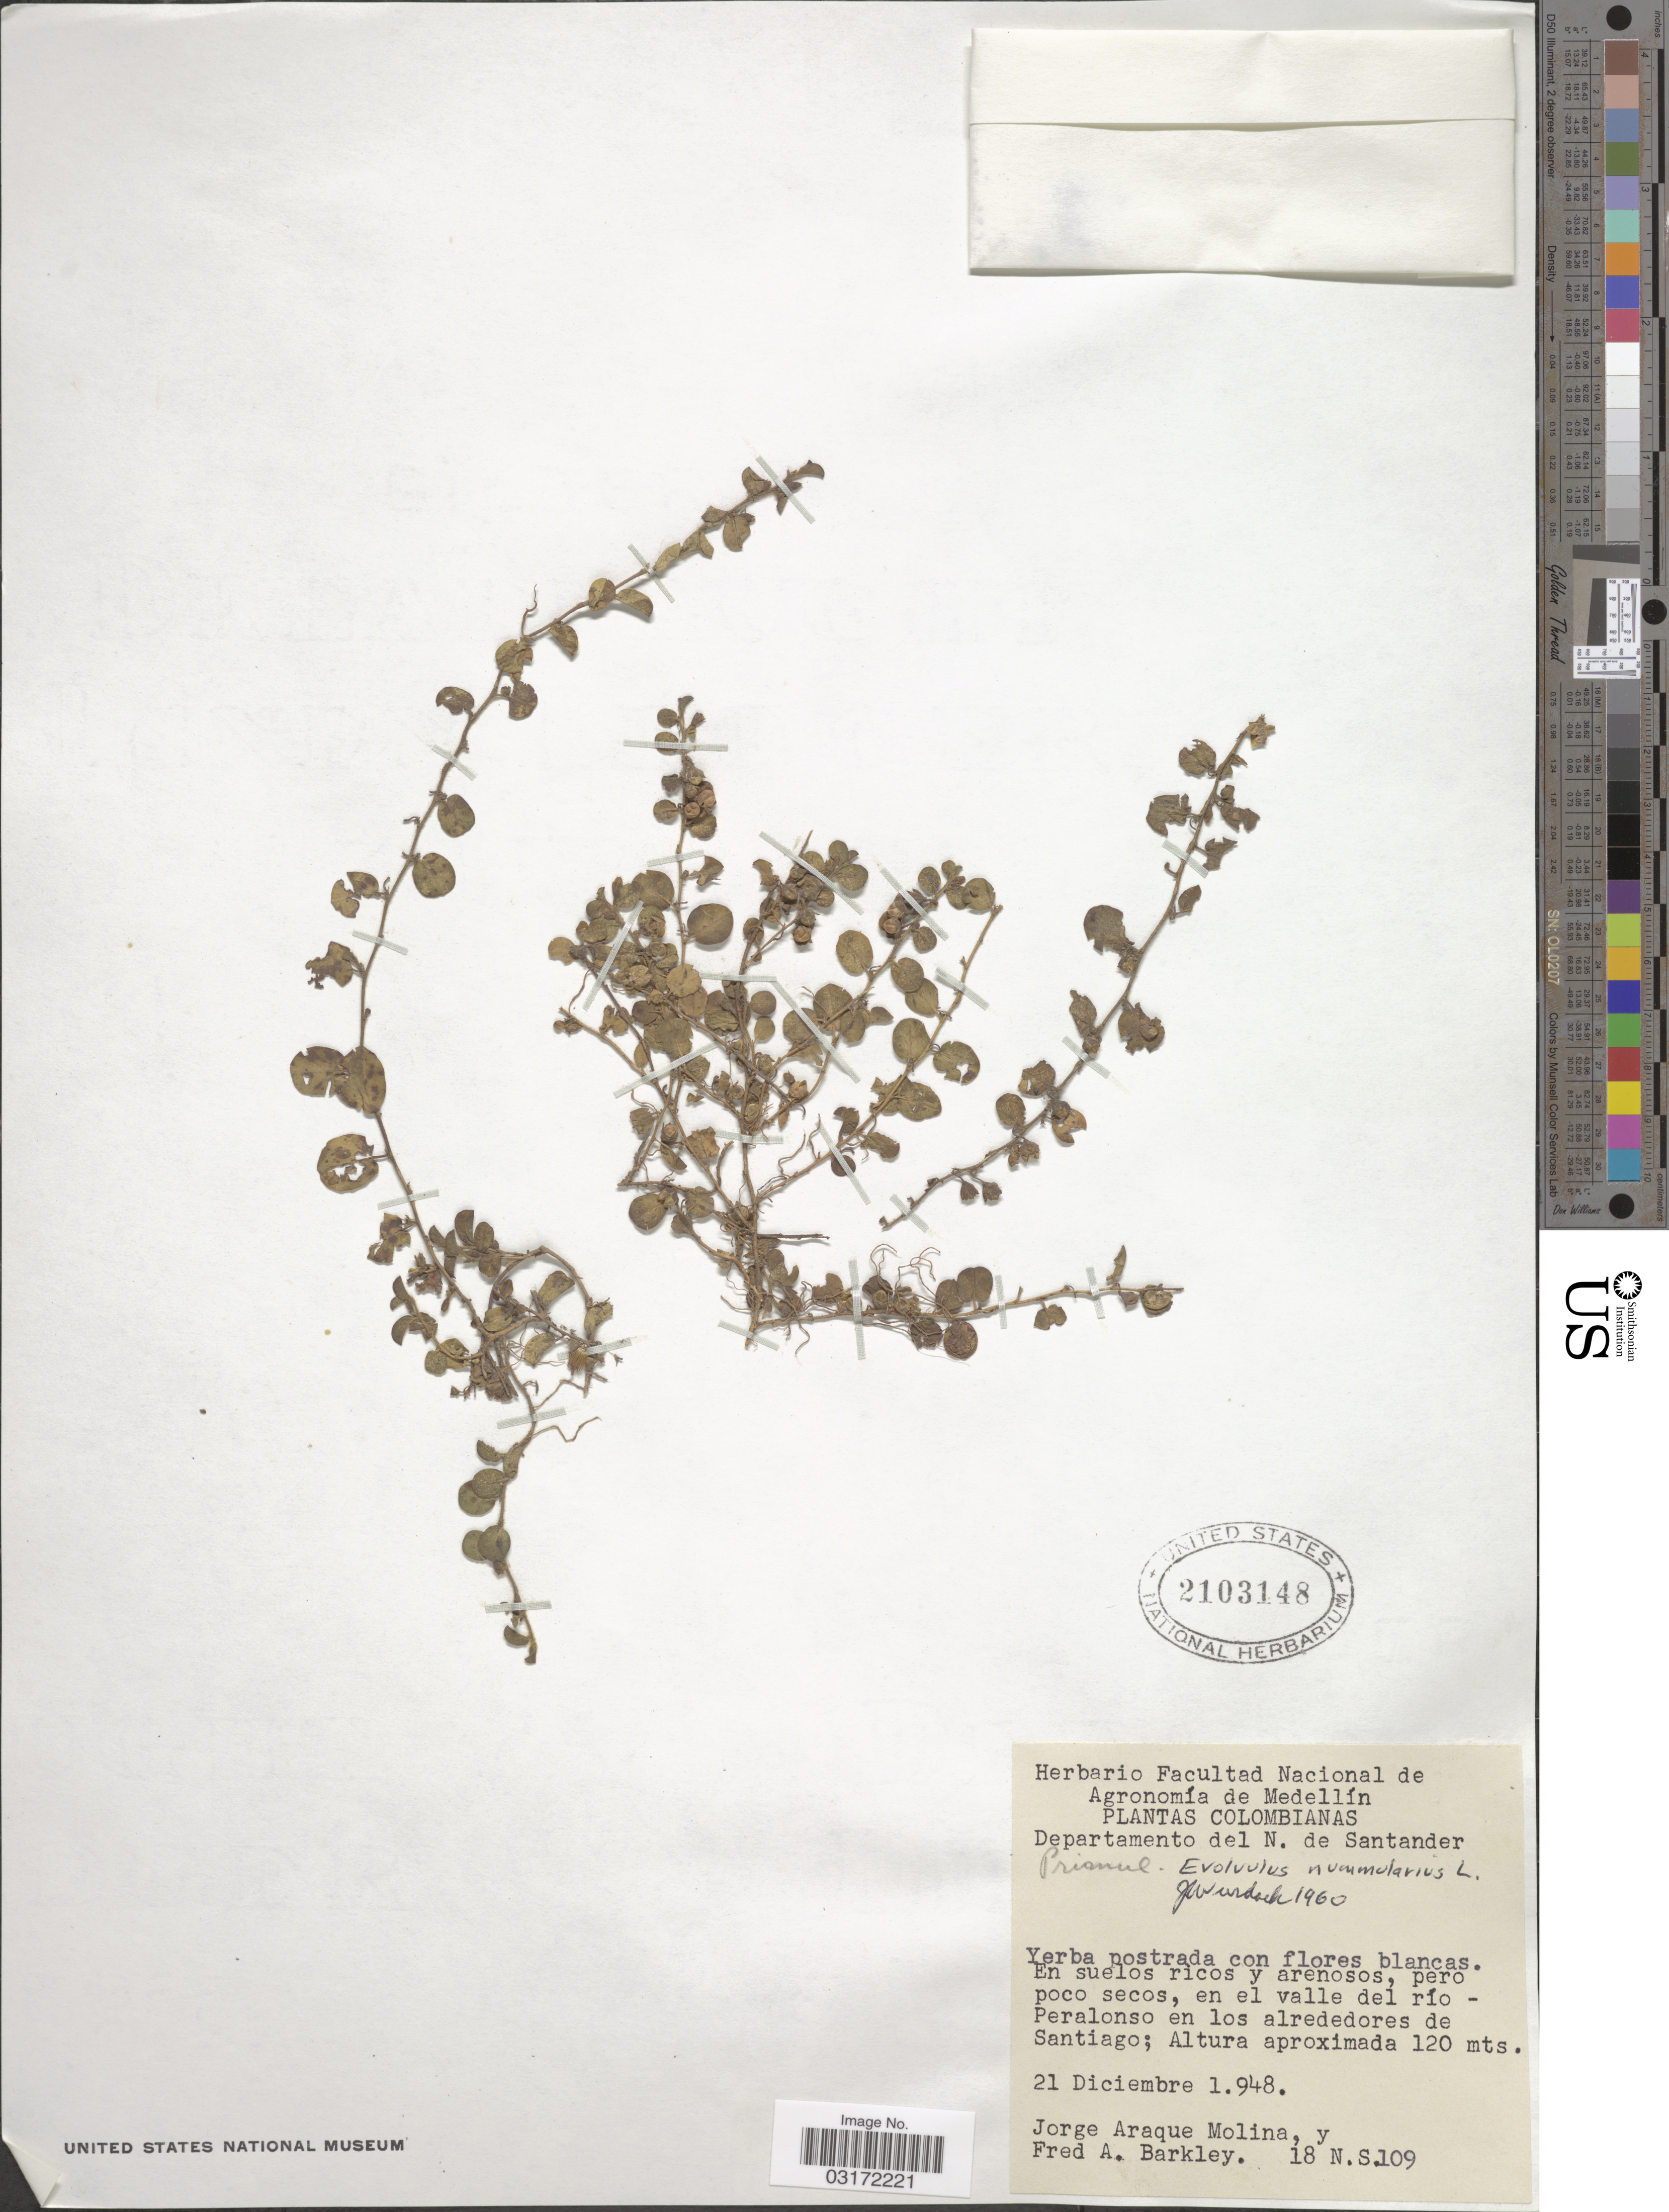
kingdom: Plantae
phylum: Tracheophyta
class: Magnoliopsida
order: Solanales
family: Convolvulaceae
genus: Evolvulus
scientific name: Evolvulus nummularius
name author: (L.) L.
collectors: J. A. Molina & F. A. Barkley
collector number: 18N.S.109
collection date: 1948-12-21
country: Colombia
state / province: Norte de Santander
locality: Departamento del N. de Santander. En el valle del río Peralonso en los alrededores de Santiago.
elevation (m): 120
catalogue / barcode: US 2103148